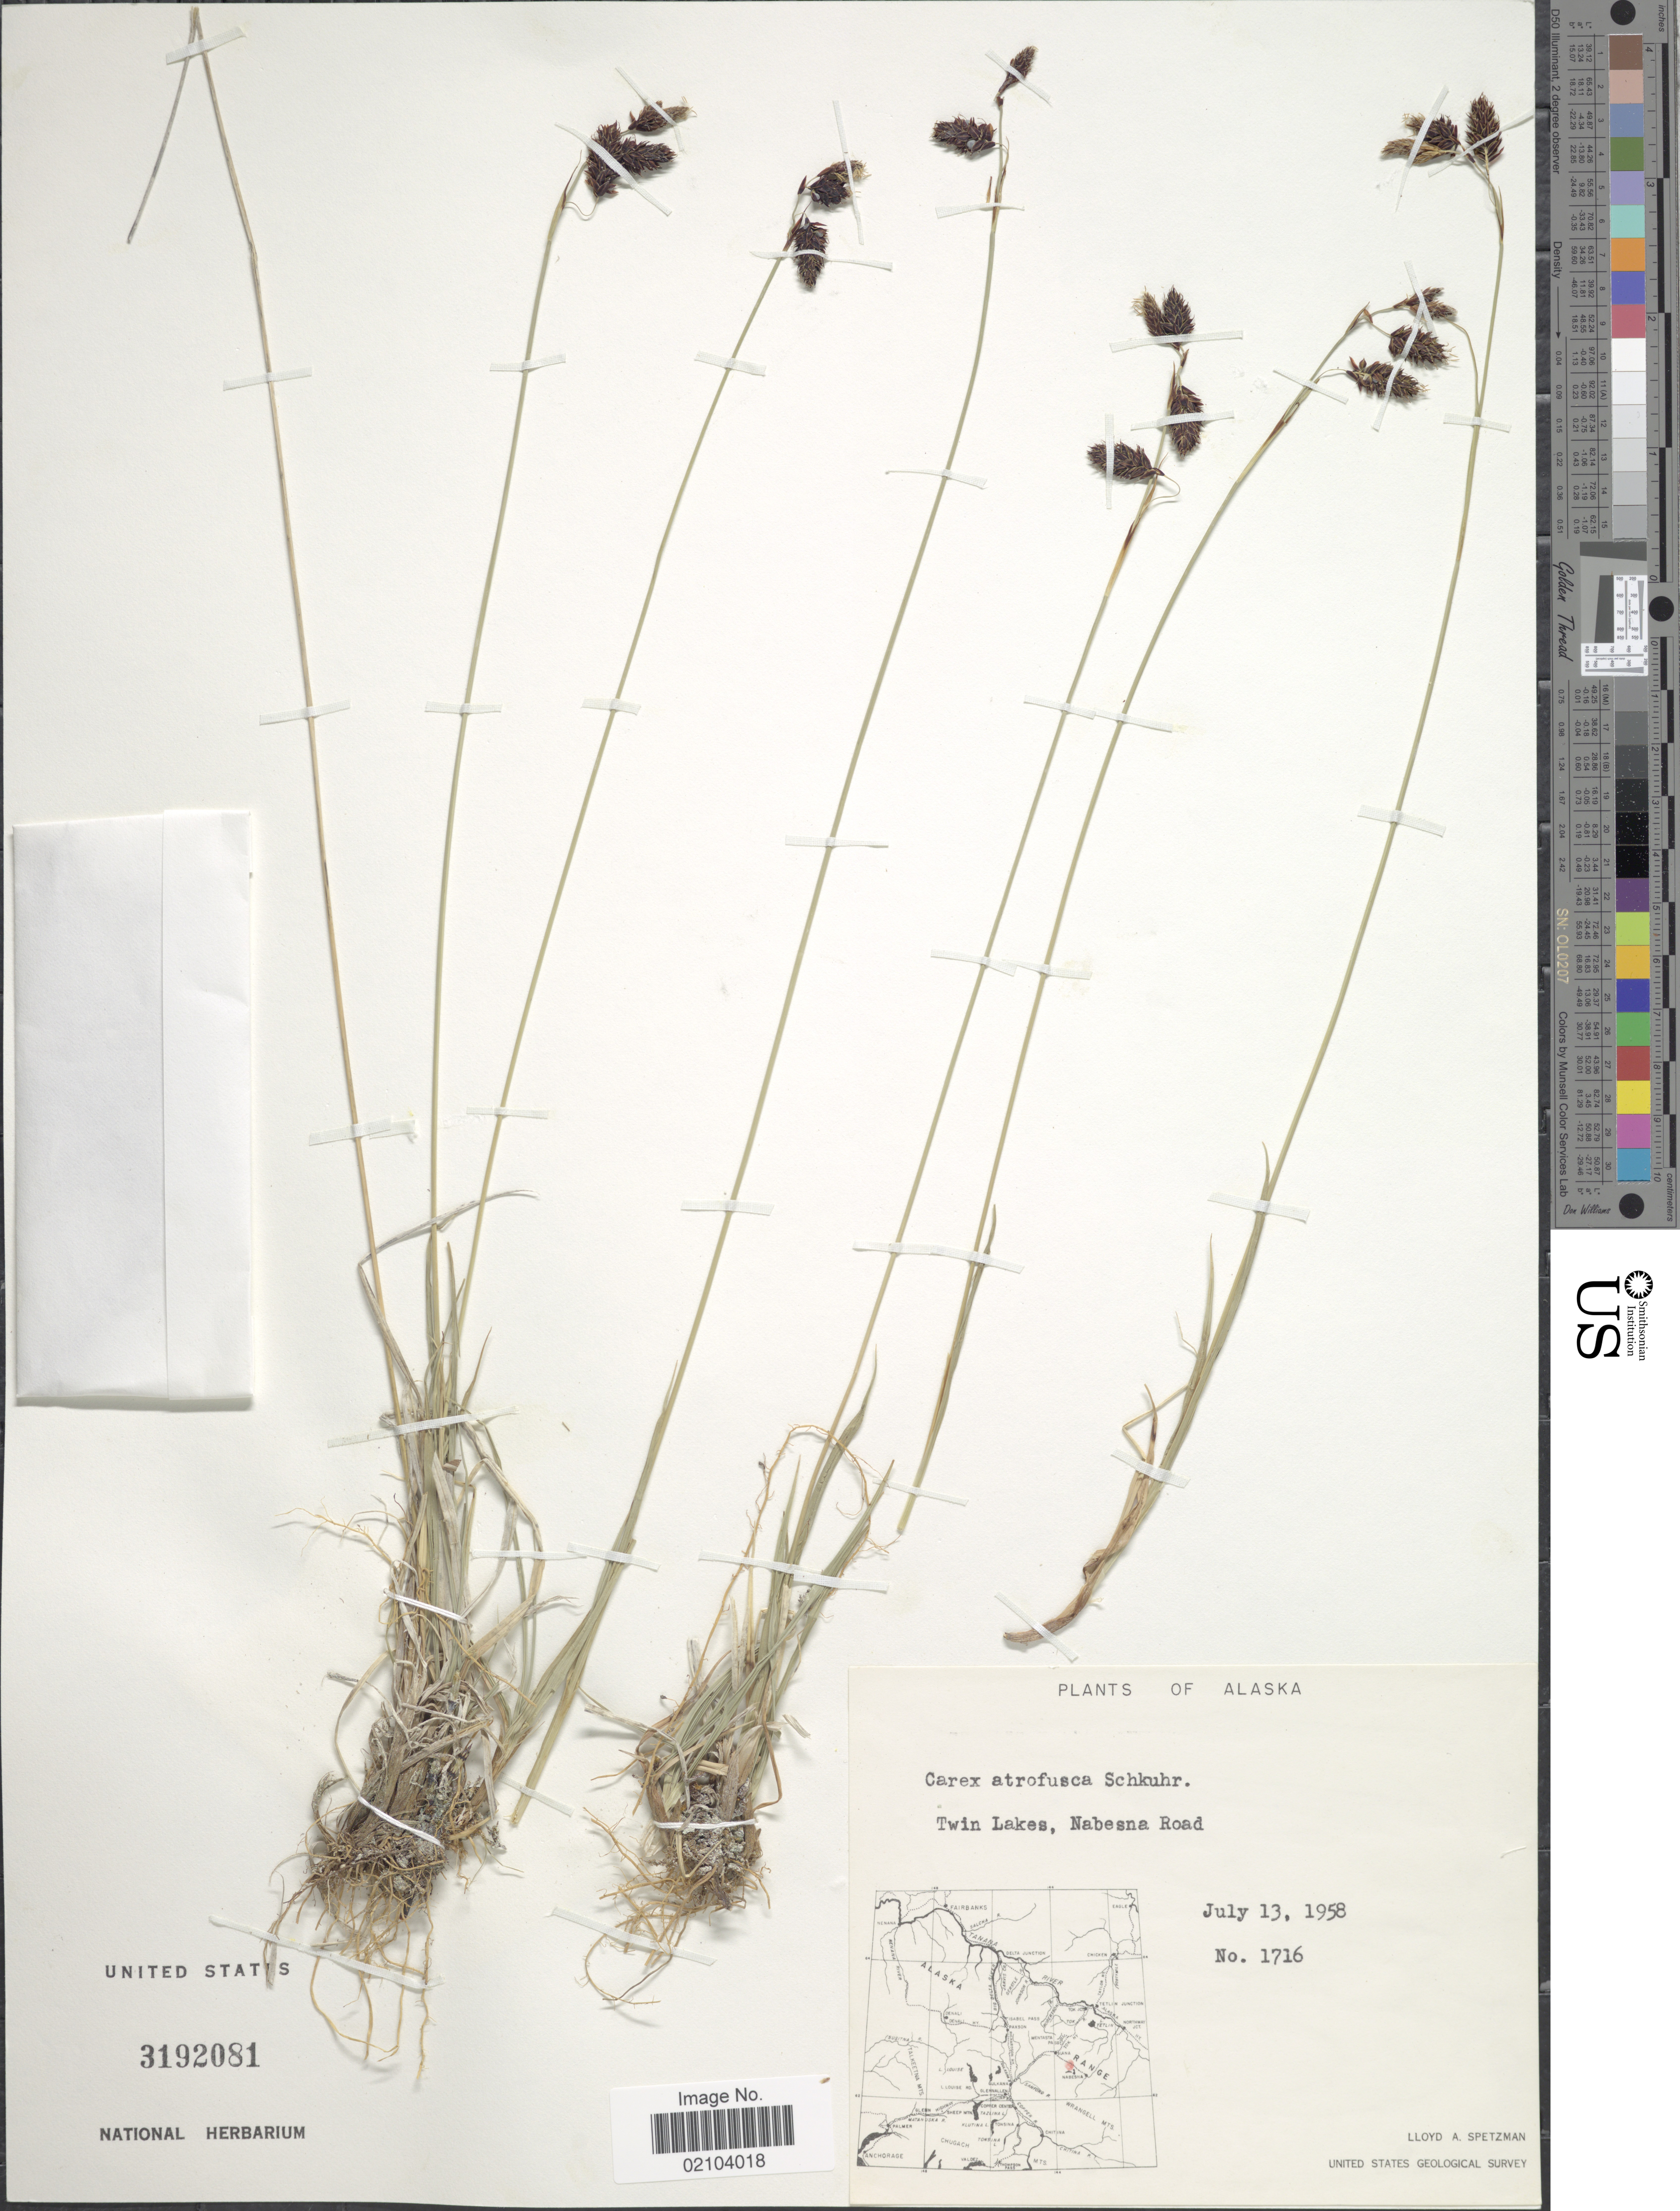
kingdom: Plantae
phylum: Tracheophyta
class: Liliopsida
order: Poales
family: Cyperaceae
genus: Carex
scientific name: Carex atrofusca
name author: Schkuhr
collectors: L. Spetzman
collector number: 1716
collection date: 1958-07-13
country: United States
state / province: Alaska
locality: Twin Lakes, Nabesna Road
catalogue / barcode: US 3192081